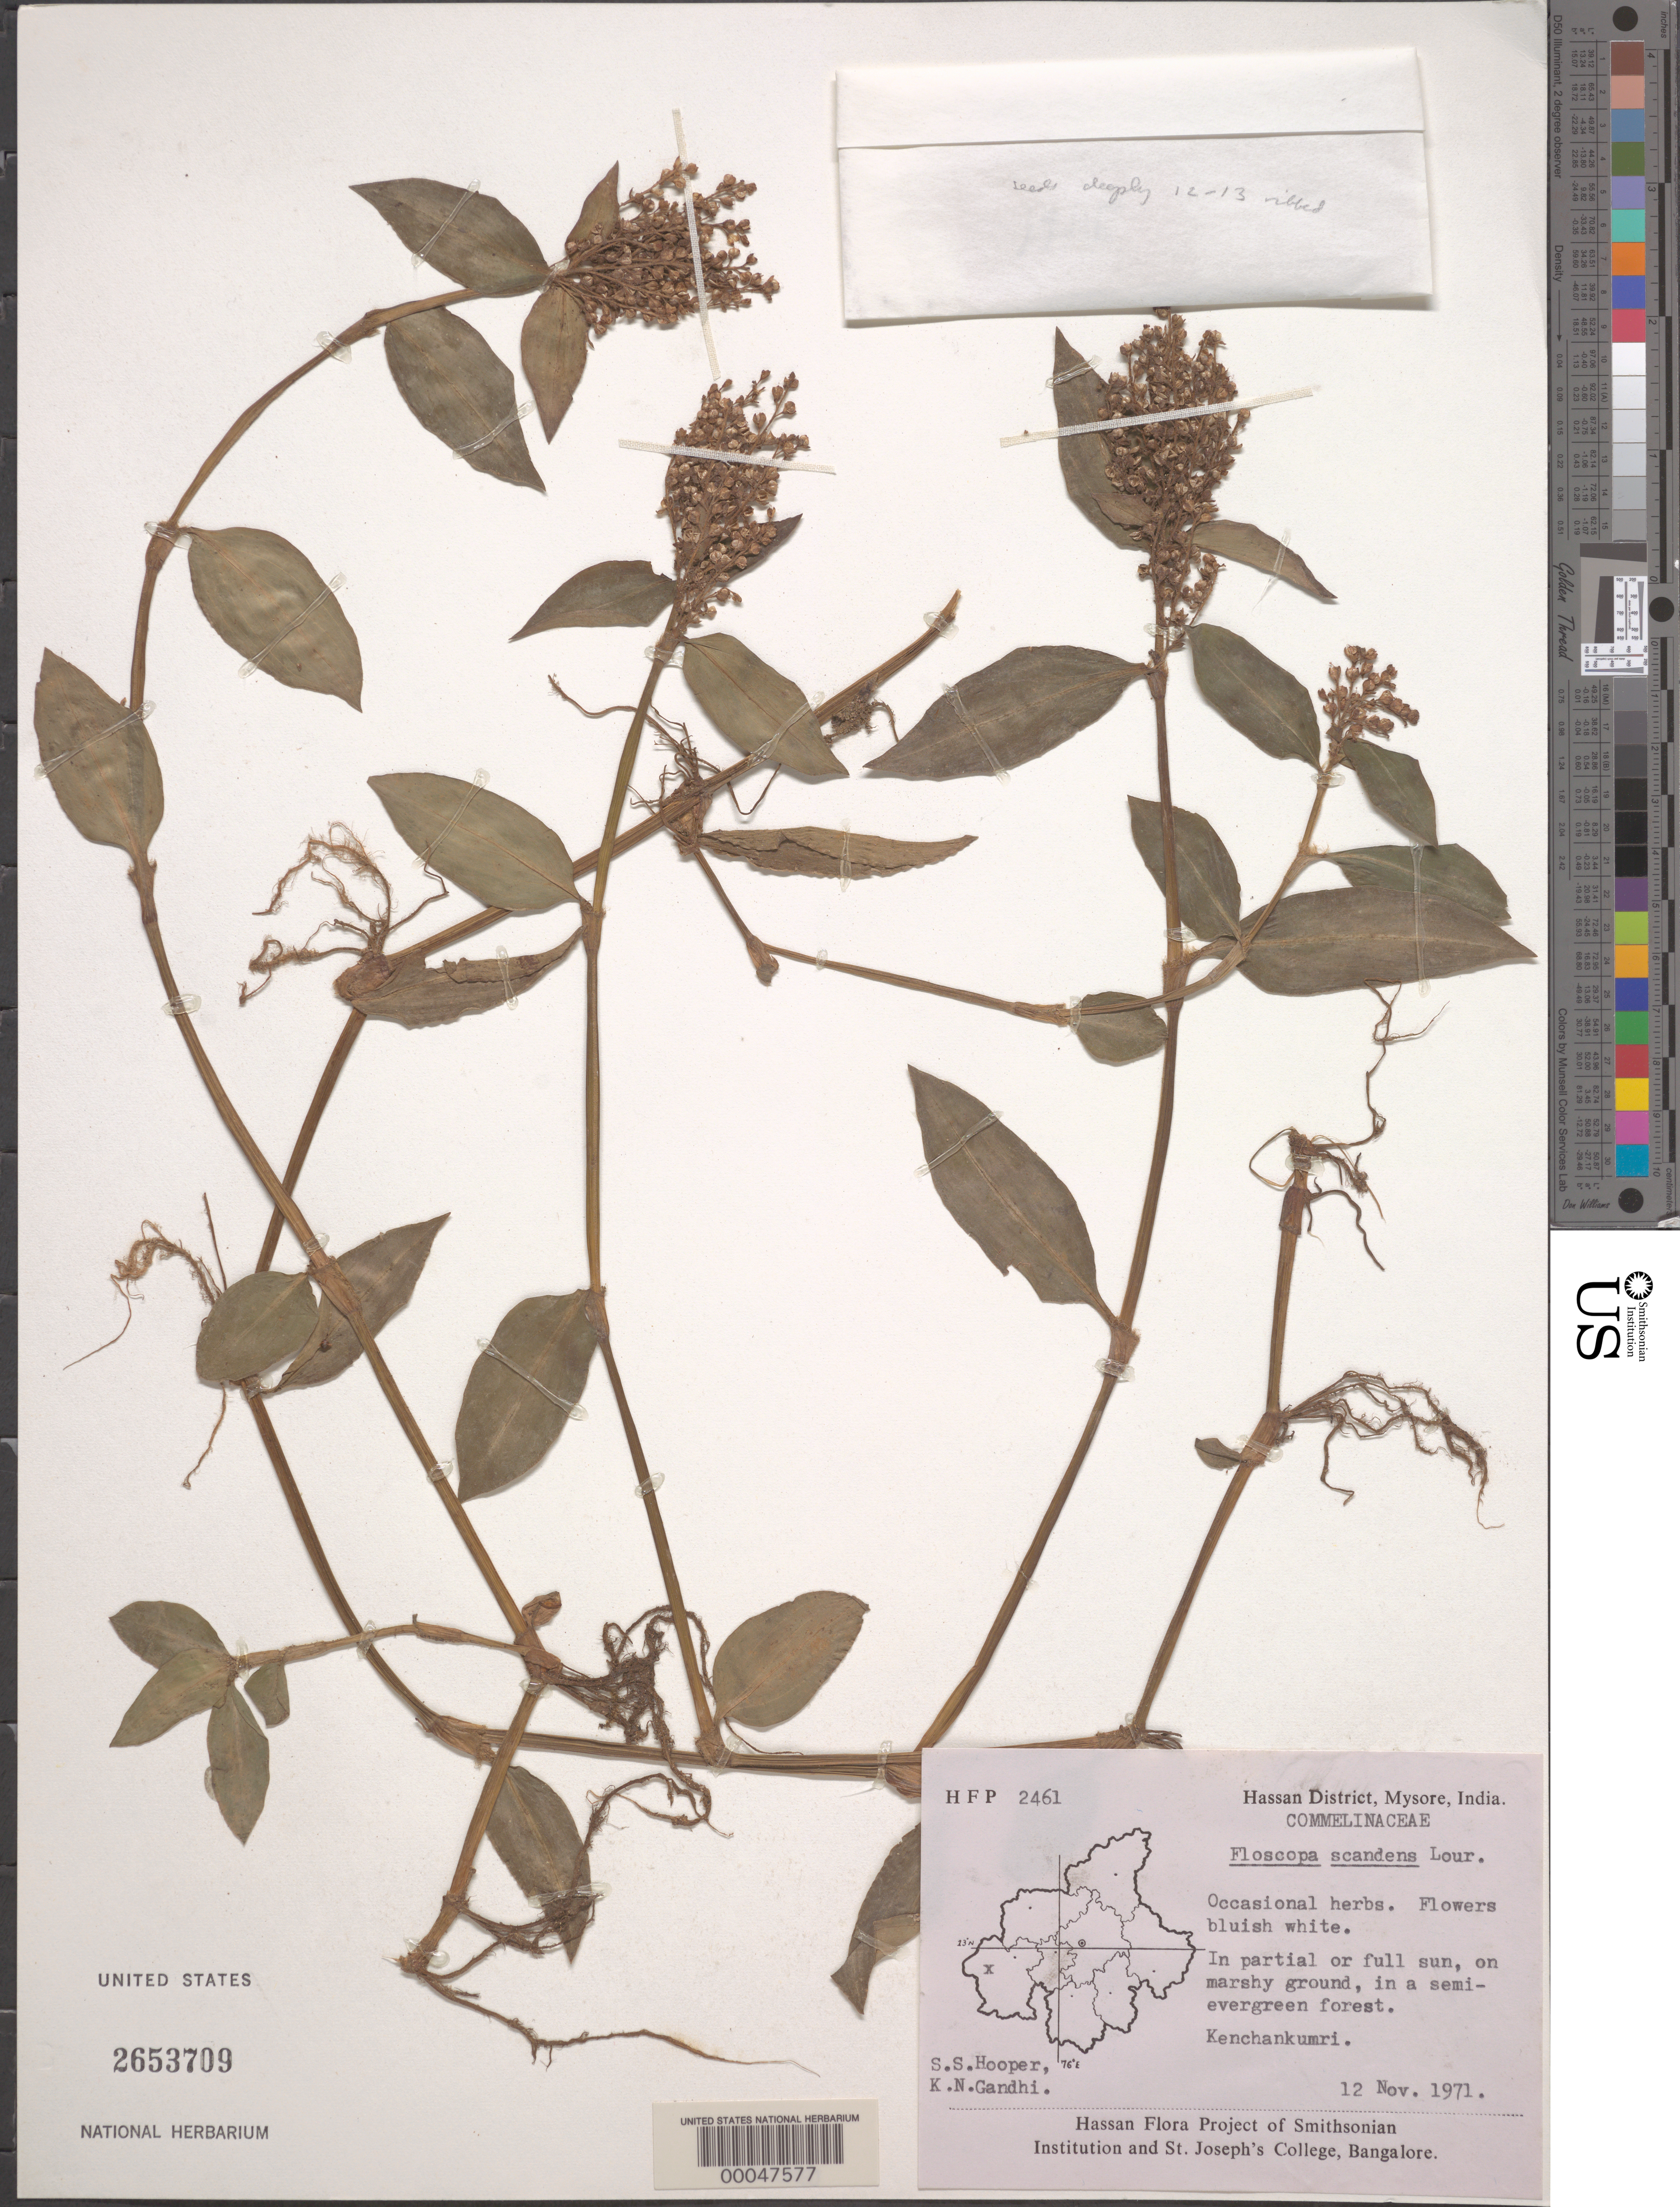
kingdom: Plantae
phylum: Tracheophyta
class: Liliopsida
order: Commelinales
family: Commelinaceae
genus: Floscopa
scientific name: Floscopa scandens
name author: Lour.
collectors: S. S. Hooper & K. N. Gandhi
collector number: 2461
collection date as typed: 12 Nov 1971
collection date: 1971-11-12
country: India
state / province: Karnataka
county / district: Hassan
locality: Kenchankumri, mysore state [mysore state = karnataka.]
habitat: Partial sun, marsh in semievergreen forest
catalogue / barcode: US 2653709